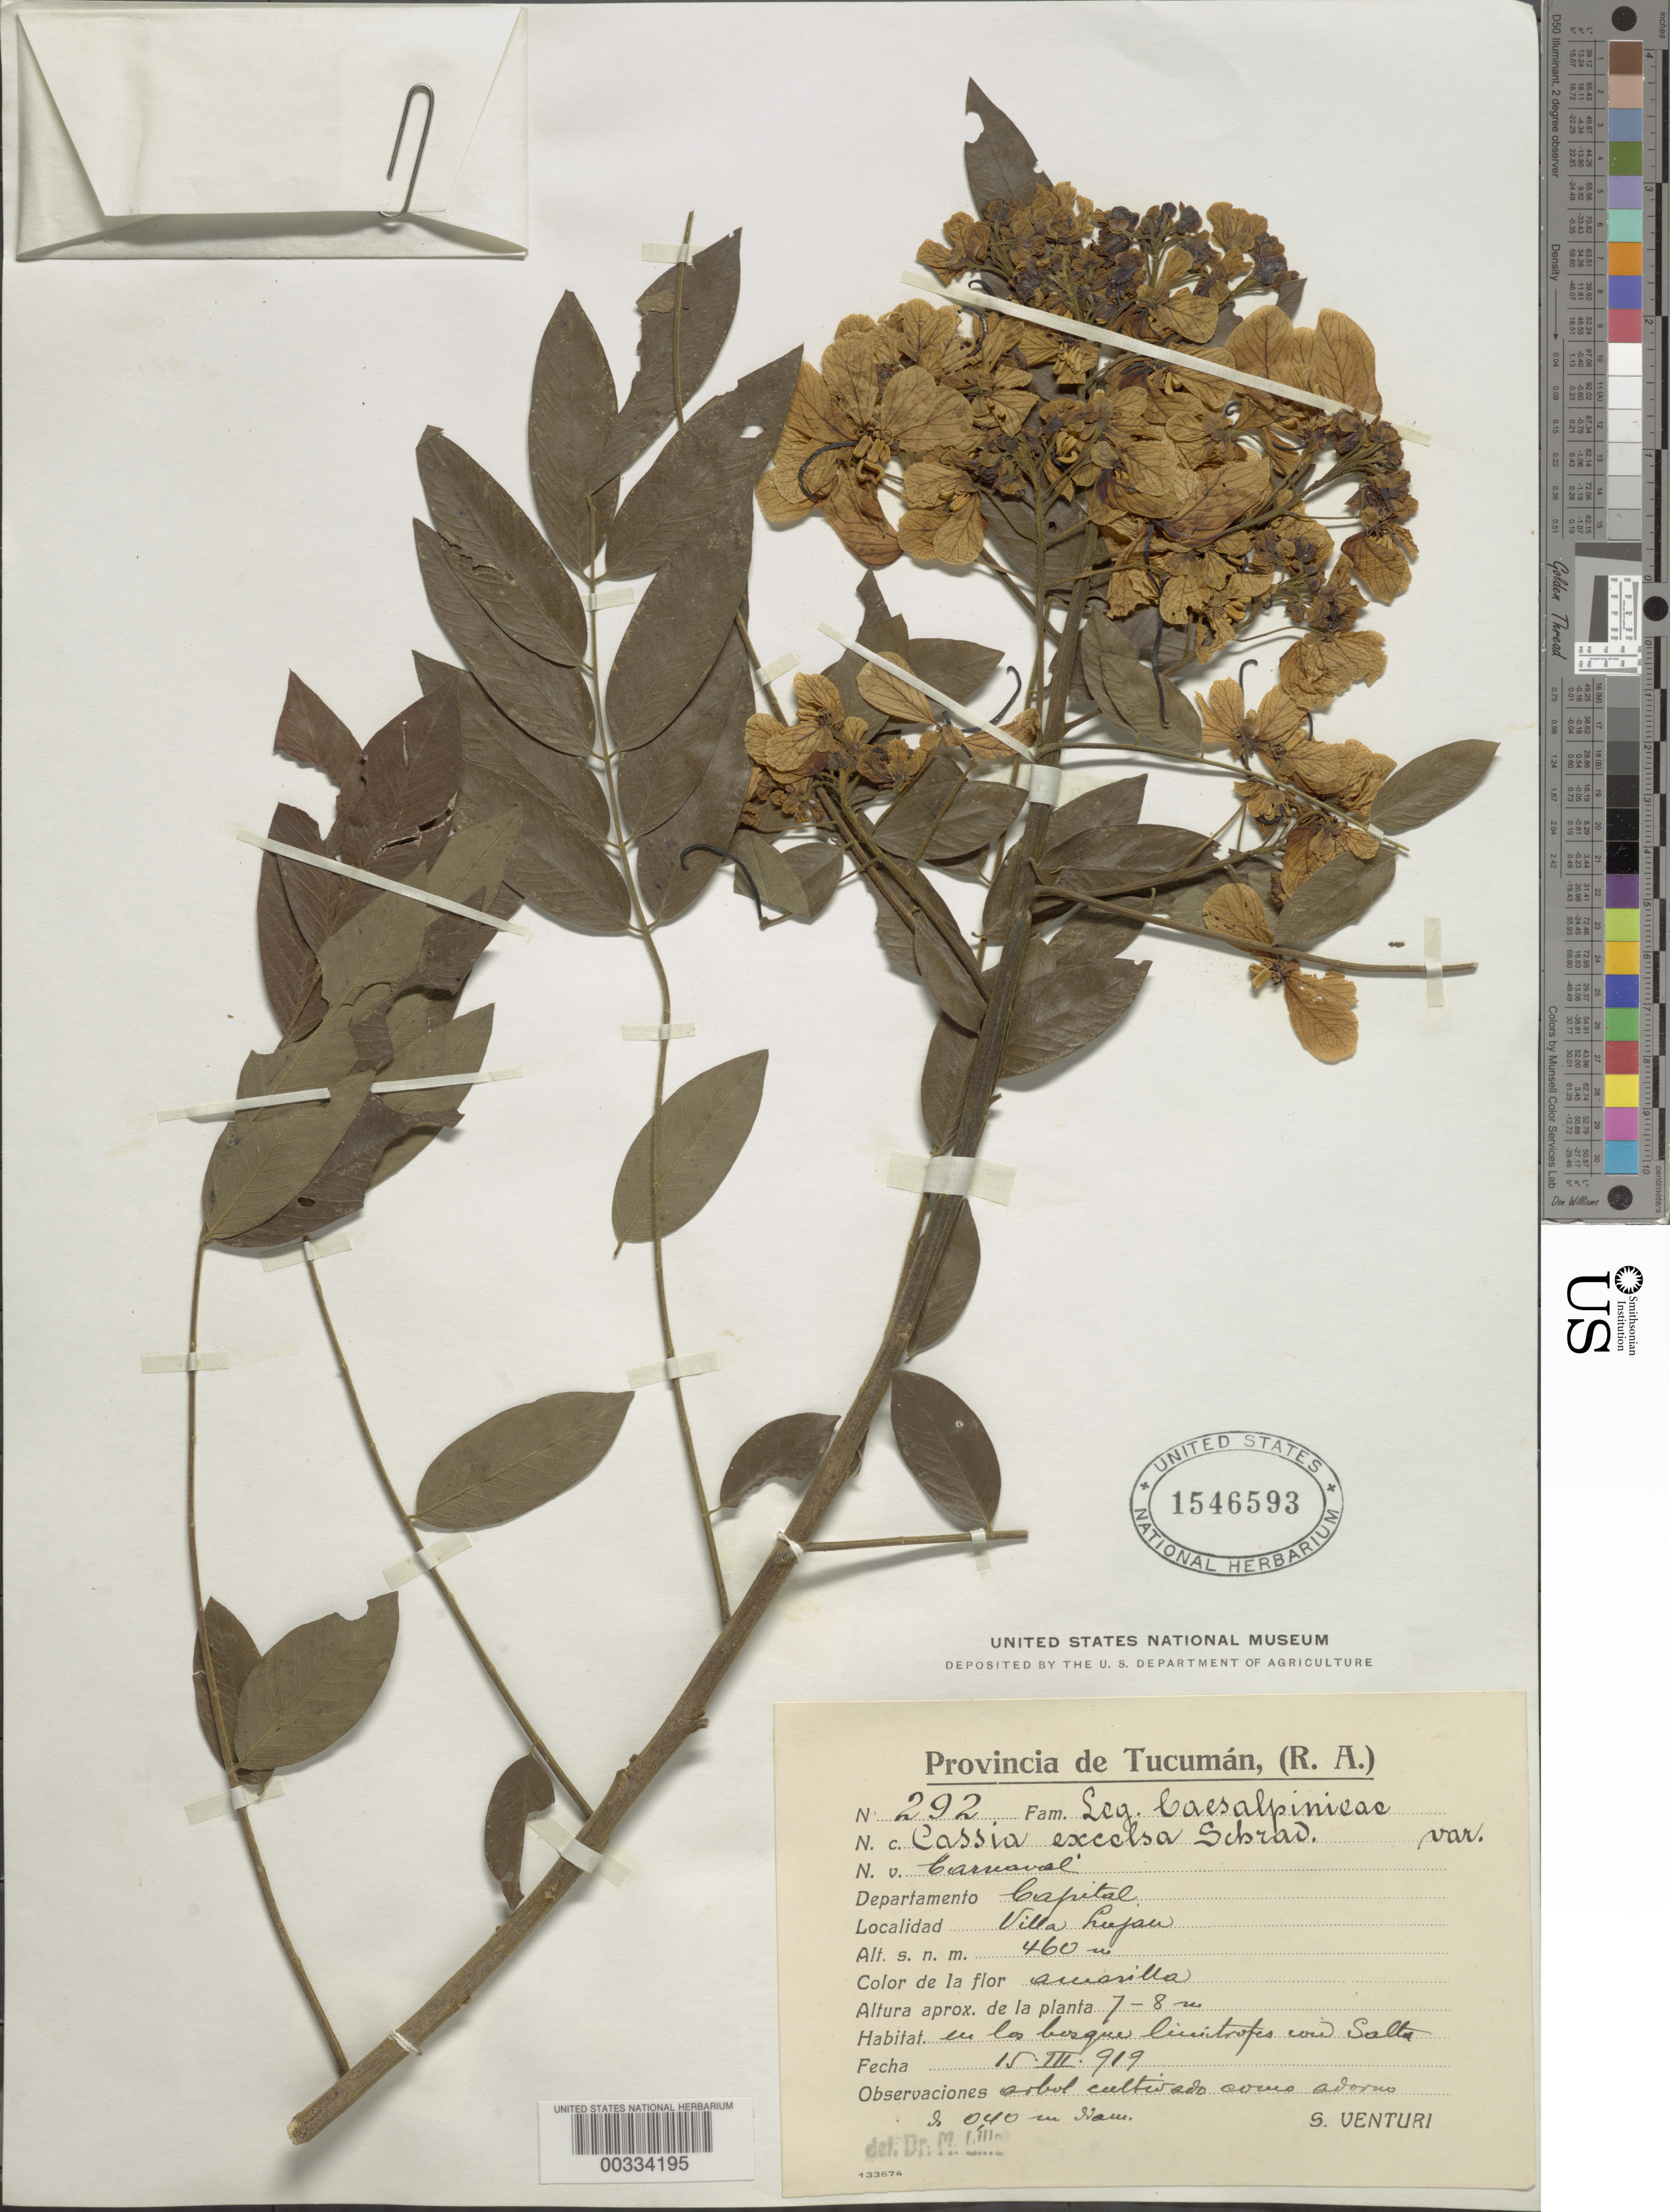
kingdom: Plantae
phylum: Tracheophyta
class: Magnoliopsida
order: Fabales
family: Fabaceae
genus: Senna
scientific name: Senna spectabilis var. excelsa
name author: (Schrad.) H.S. Irwin & Barneby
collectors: S. Venturi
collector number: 292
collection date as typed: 15 Mar 1919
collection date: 1919-03-15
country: Argentina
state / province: Tucumán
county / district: Capital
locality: Villa lujan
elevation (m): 460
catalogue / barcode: US 1546593